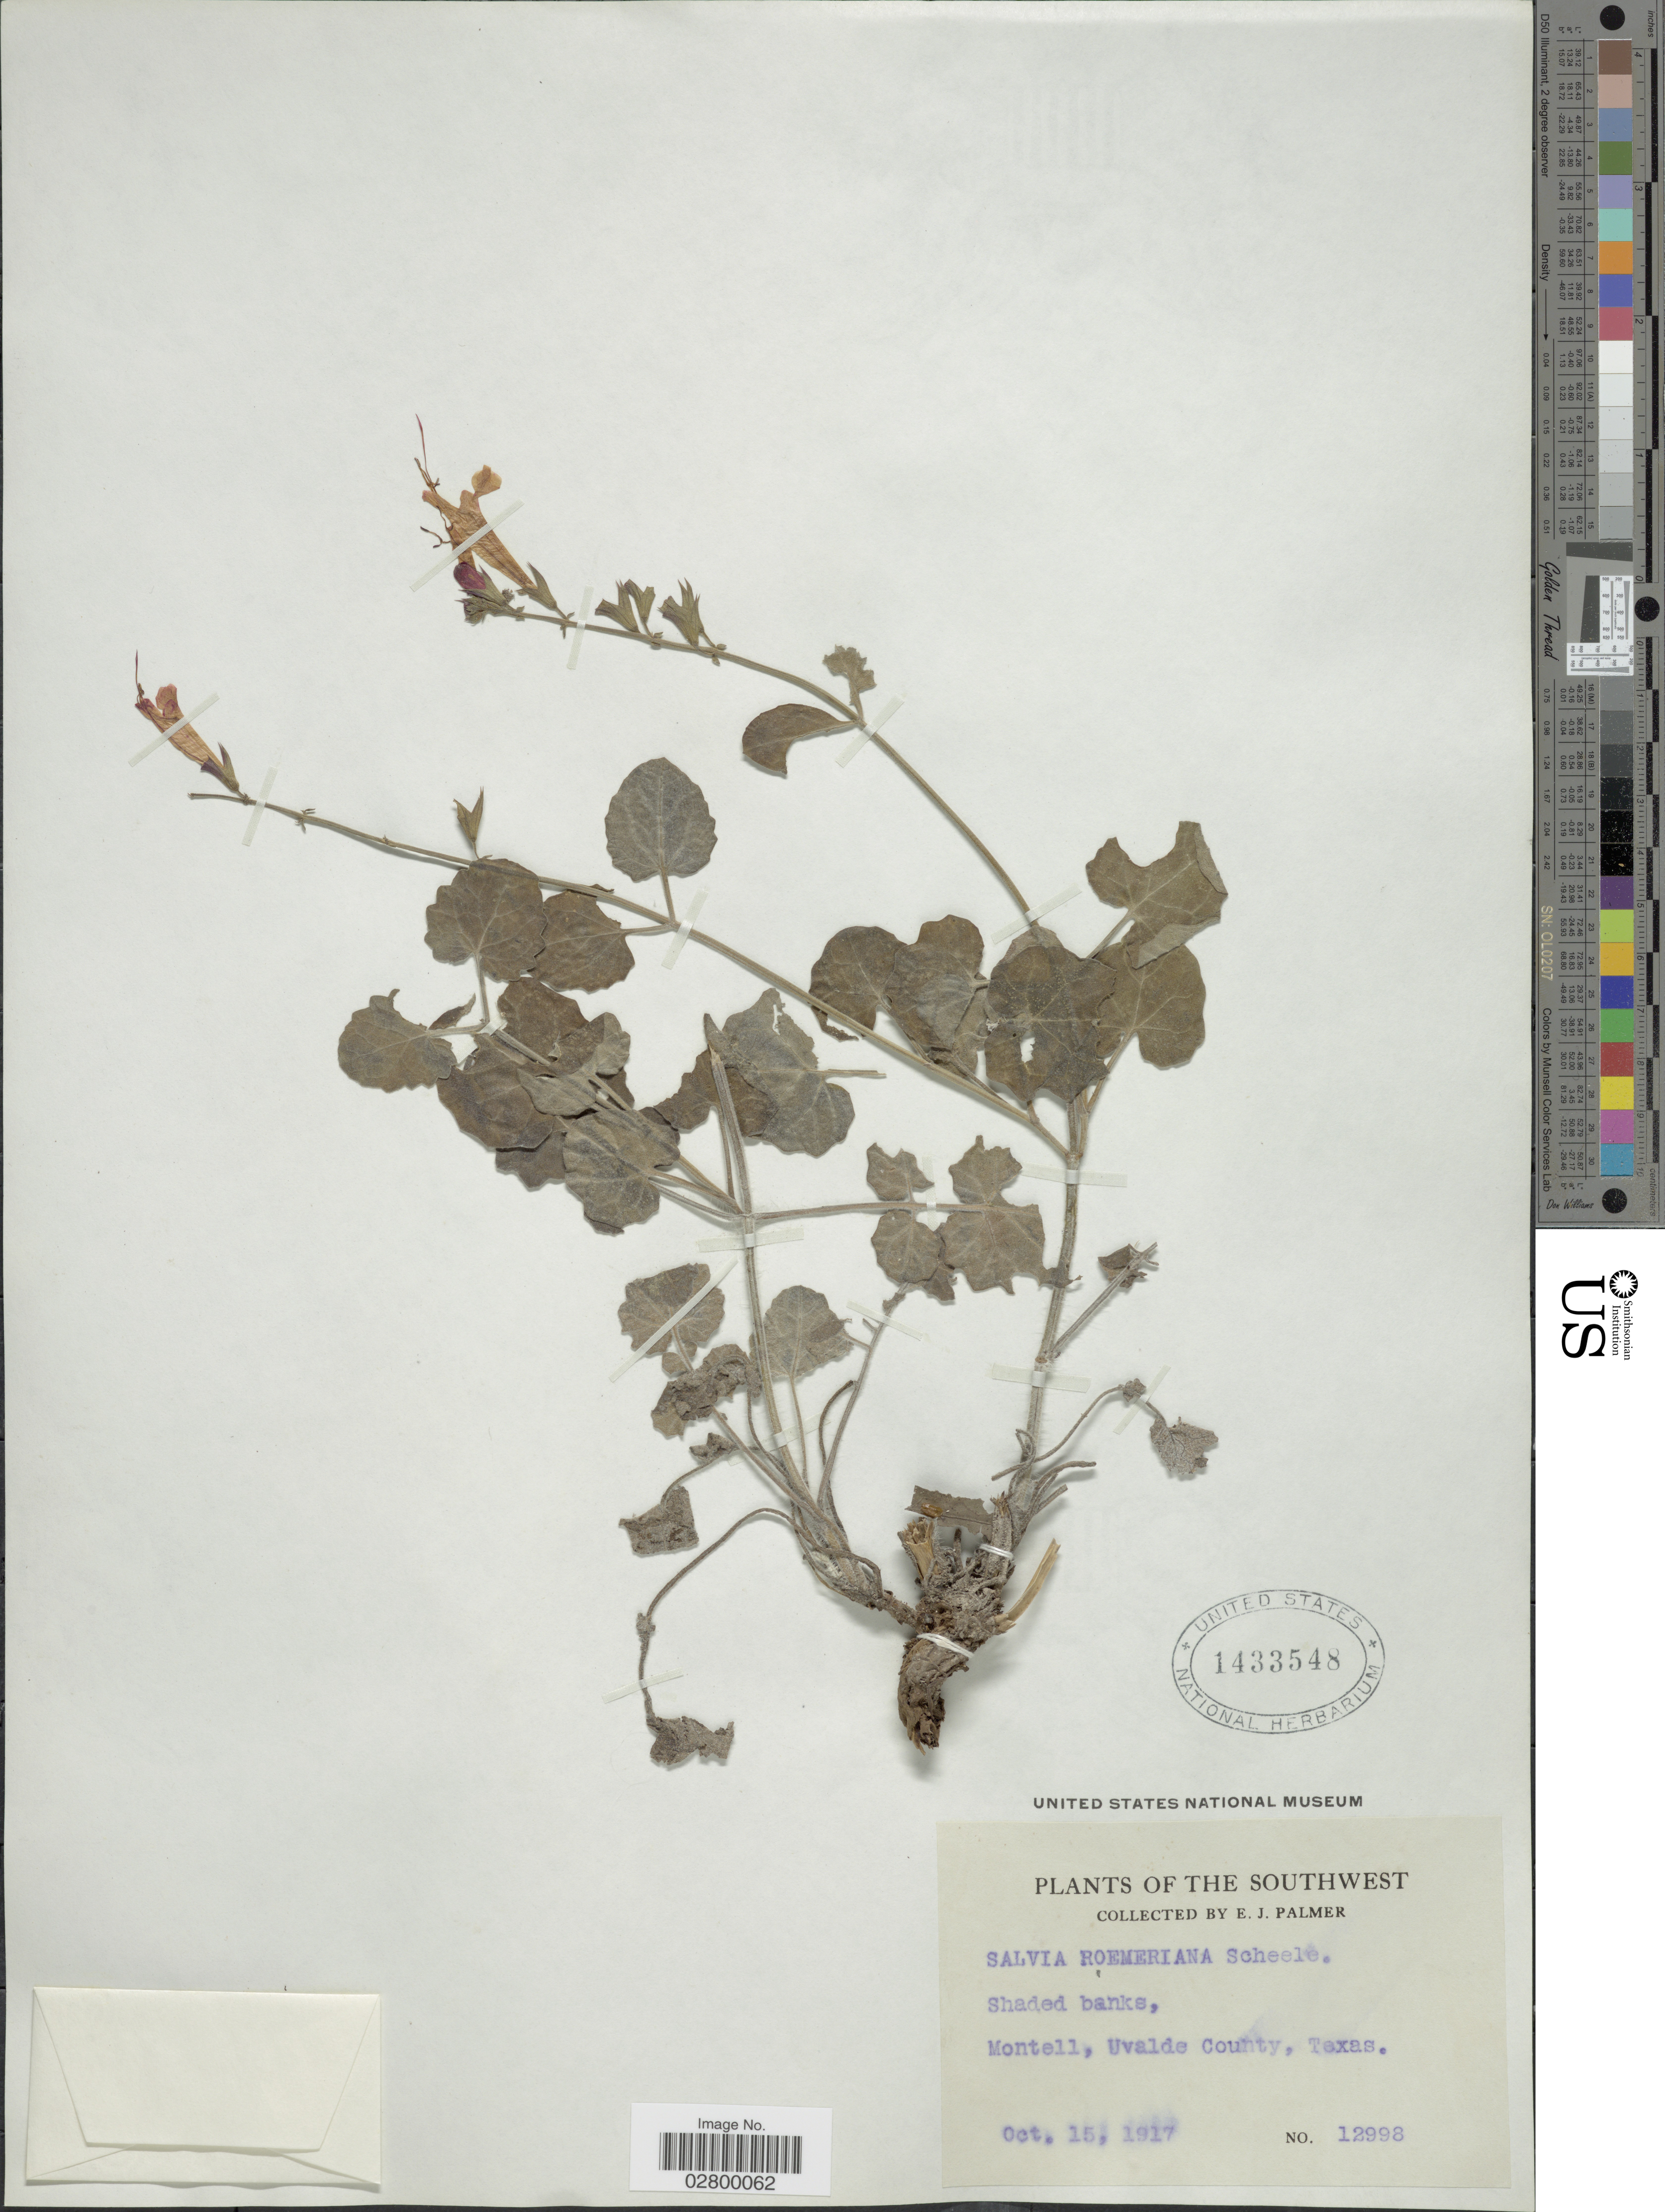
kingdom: Plantae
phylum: Tracheophyta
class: Magnoliopsida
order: Lamiales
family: Lamiaceae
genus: Salvia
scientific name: Salvia roemeriana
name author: Scheele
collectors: E. J. Palmer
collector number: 12998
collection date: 1917-10-15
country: United States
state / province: Texas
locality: Southwest. Shaded banks, Montell, Uvalde County.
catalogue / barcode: US 1433548